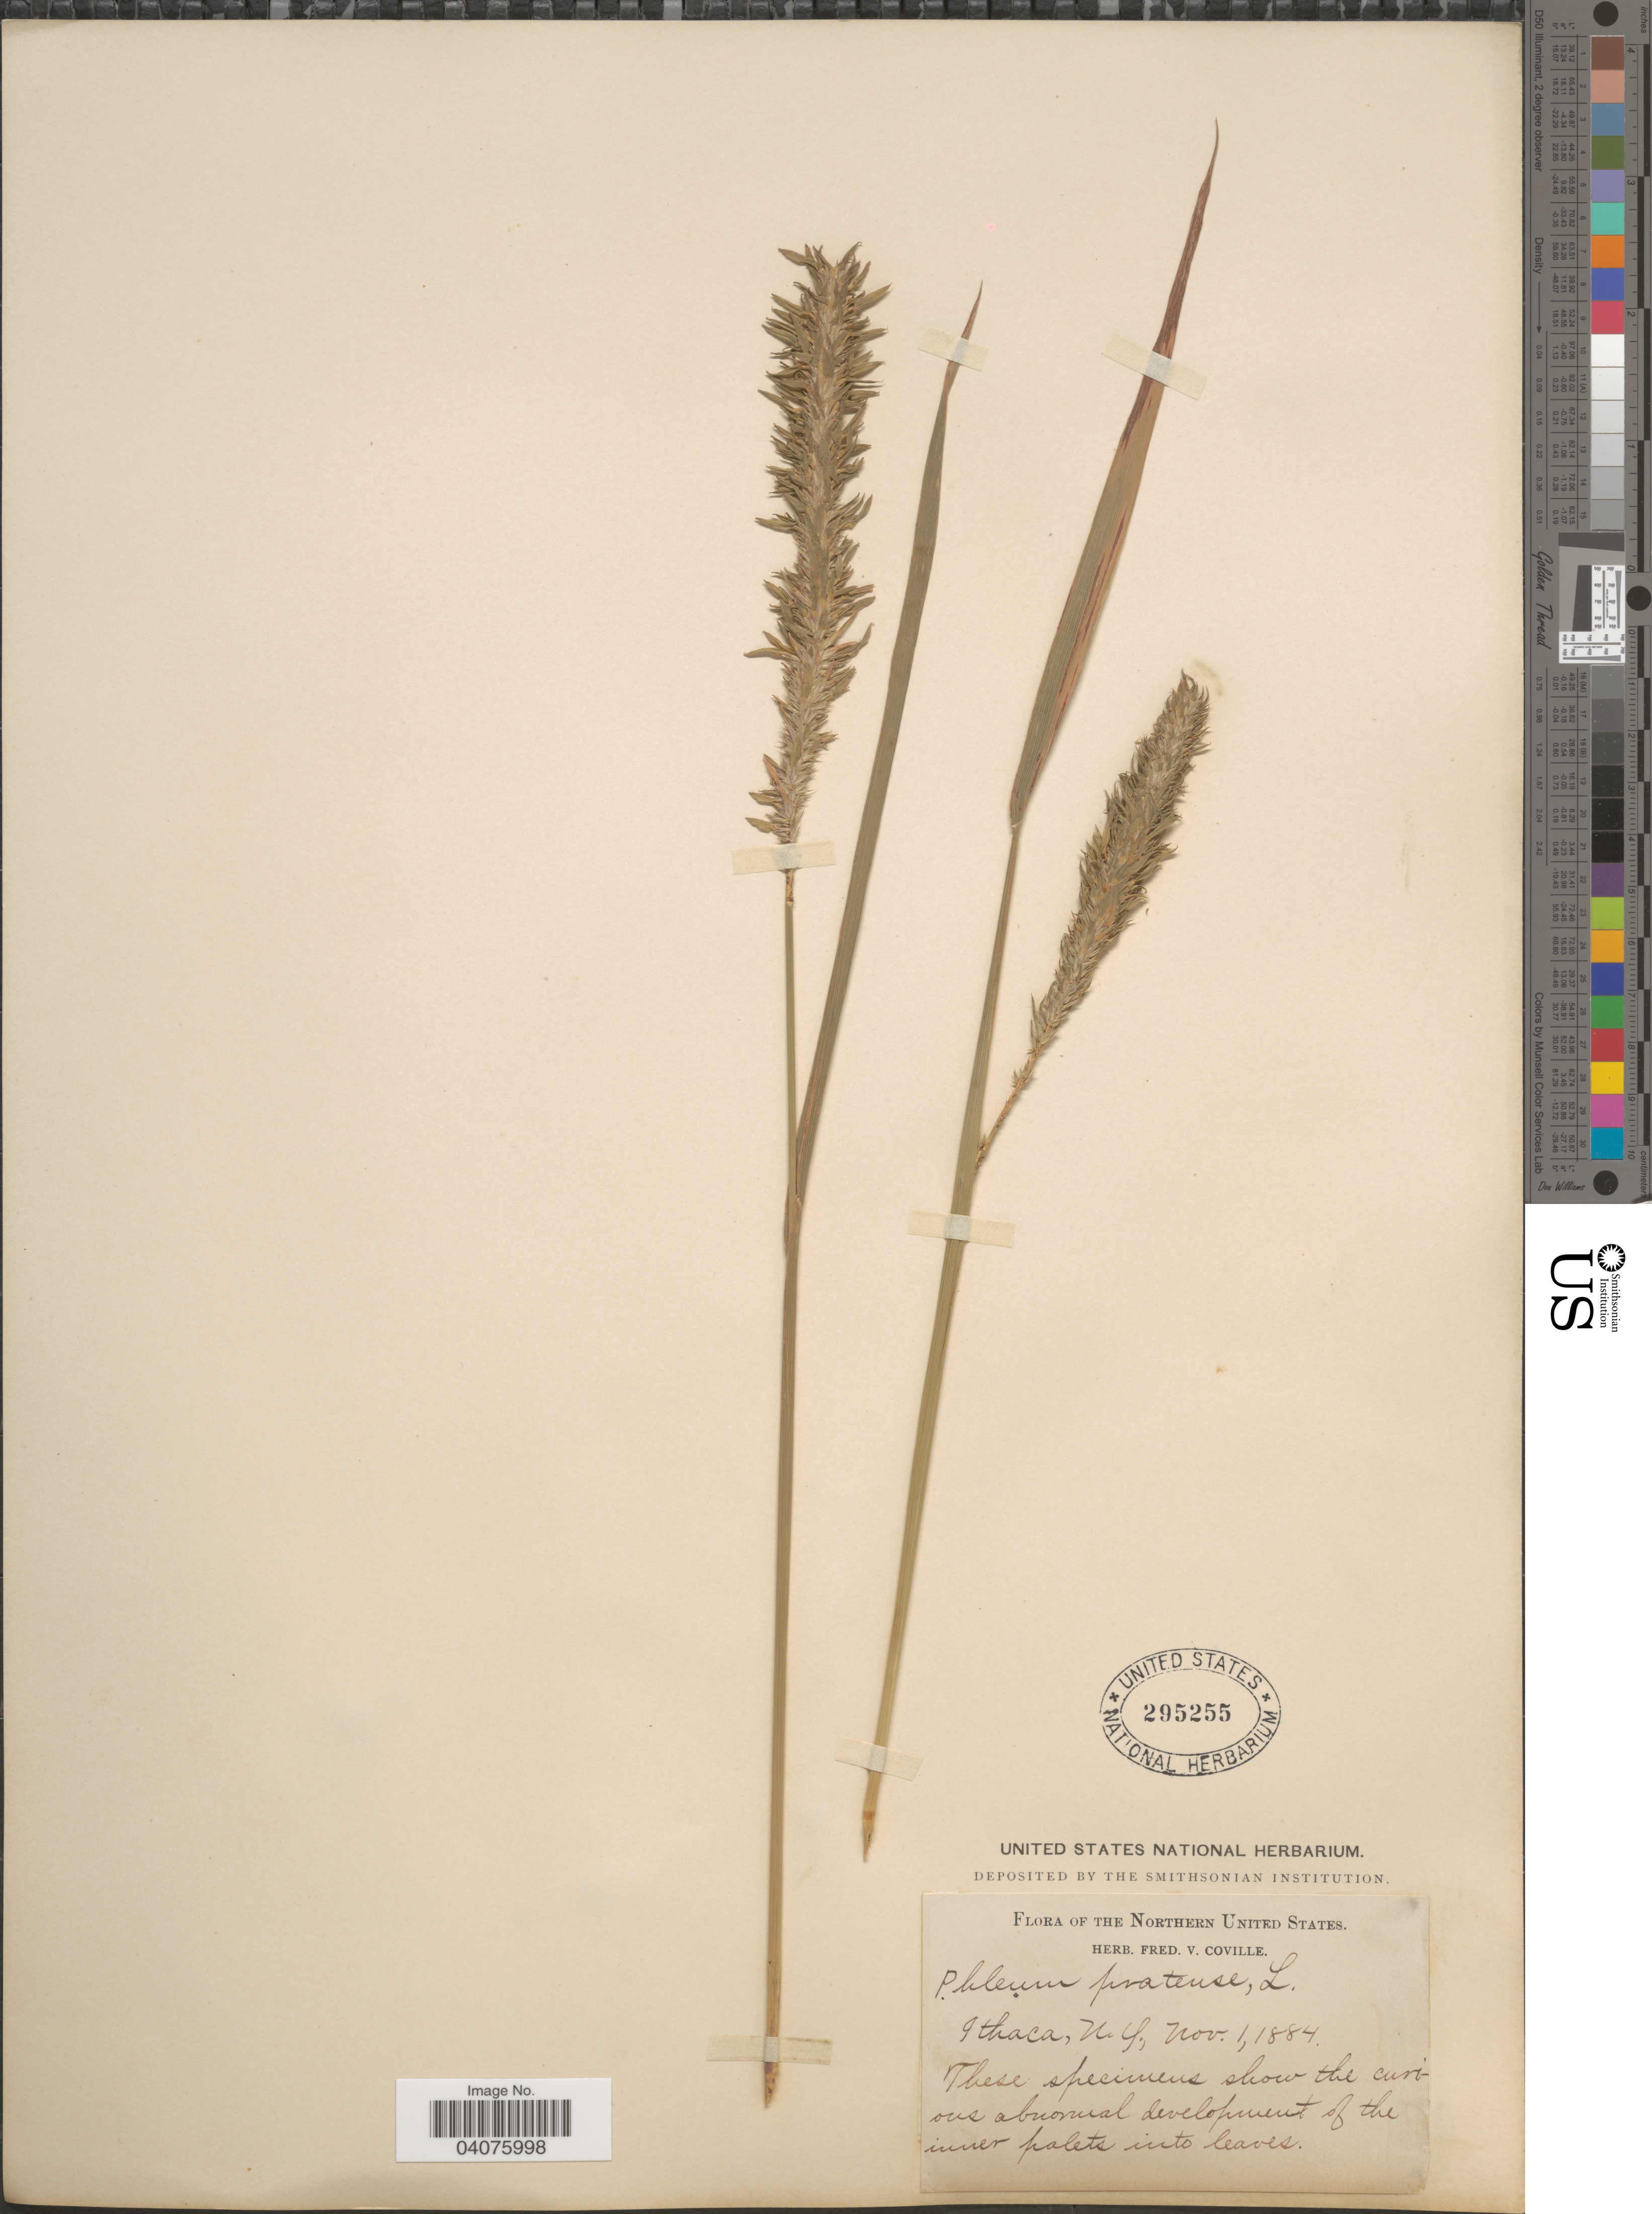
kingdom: Plantae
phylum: Tracheophyta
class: Liliopsida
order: Poales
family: Poaceae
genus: Phleum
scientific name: Phleum pratense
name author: L.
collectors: F. V. Coville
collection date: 1884-11-01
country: United States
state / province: New York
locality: The Northern United States. Ithaca.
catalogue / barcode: US 295255